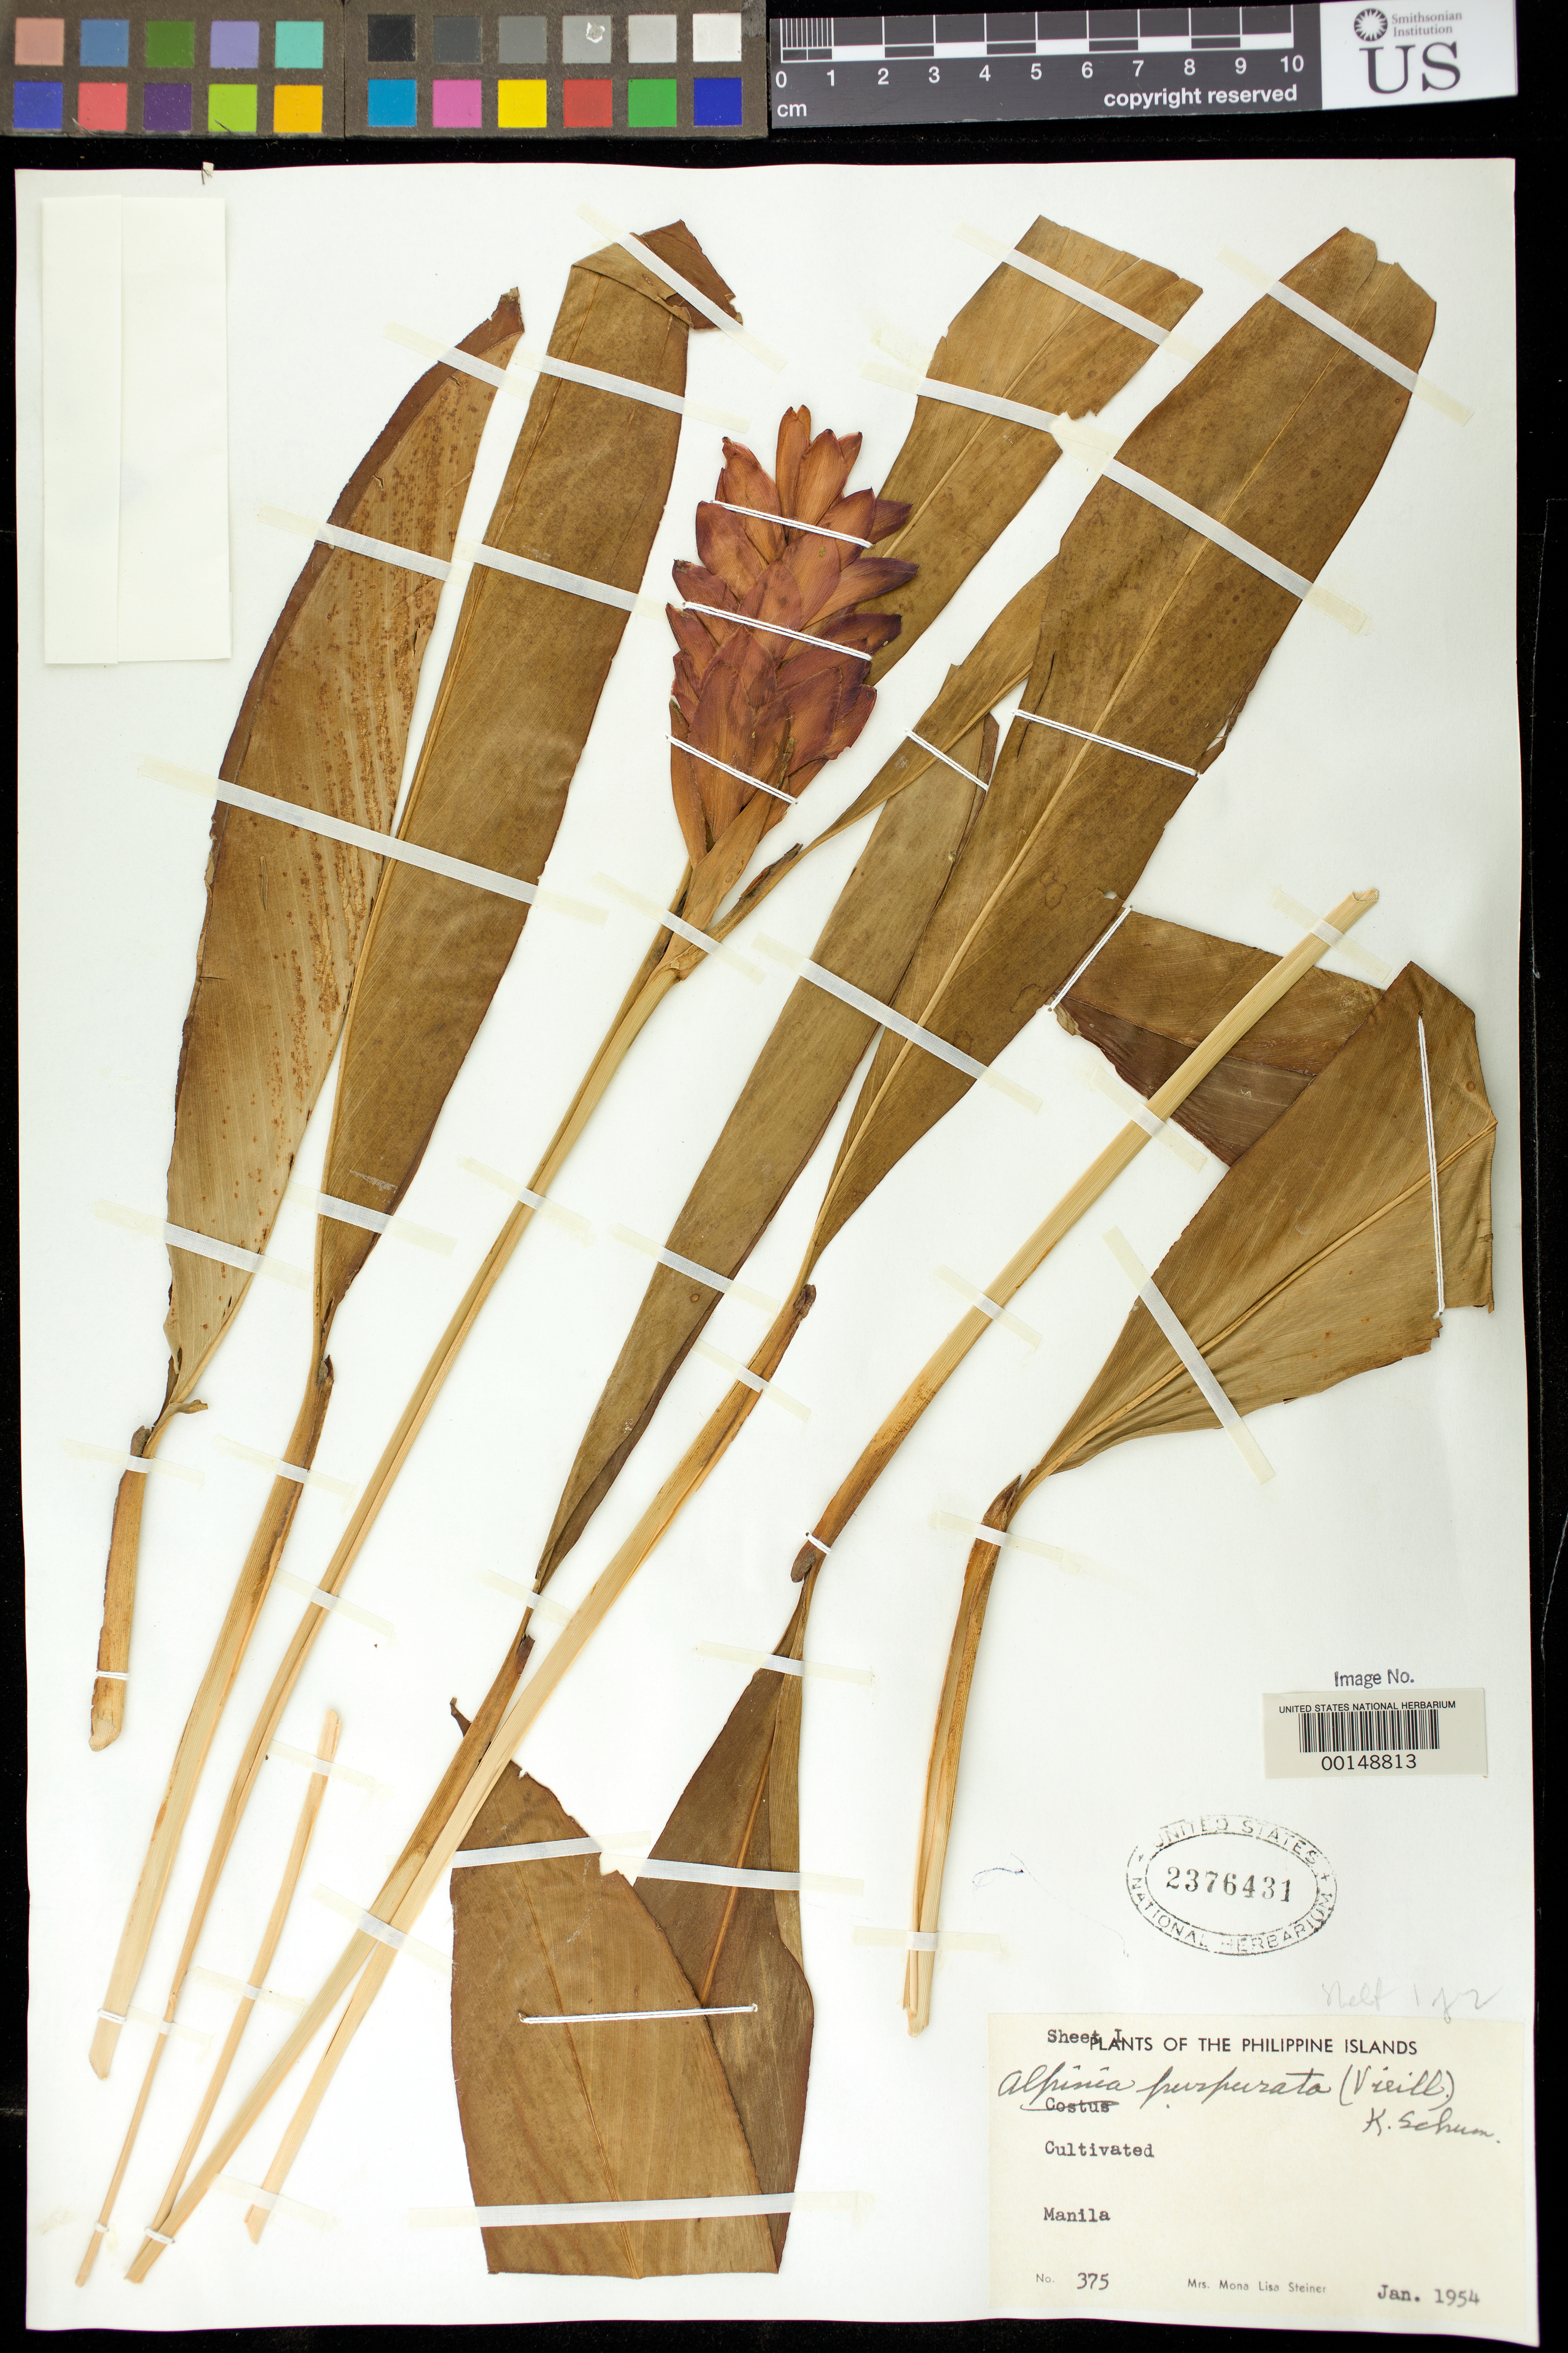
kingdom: Plantae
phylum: Tracheophyta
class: Liliopsida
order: Zingiberales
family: Zingiberaceae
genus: Alpinia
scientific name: Alpinia purpurata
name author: (Veill.) K. Schum.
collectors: M. Steiner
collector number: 375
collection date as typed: Jan 1954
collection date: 1954-01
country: Philippines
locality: Manila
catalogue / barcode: US 2376431